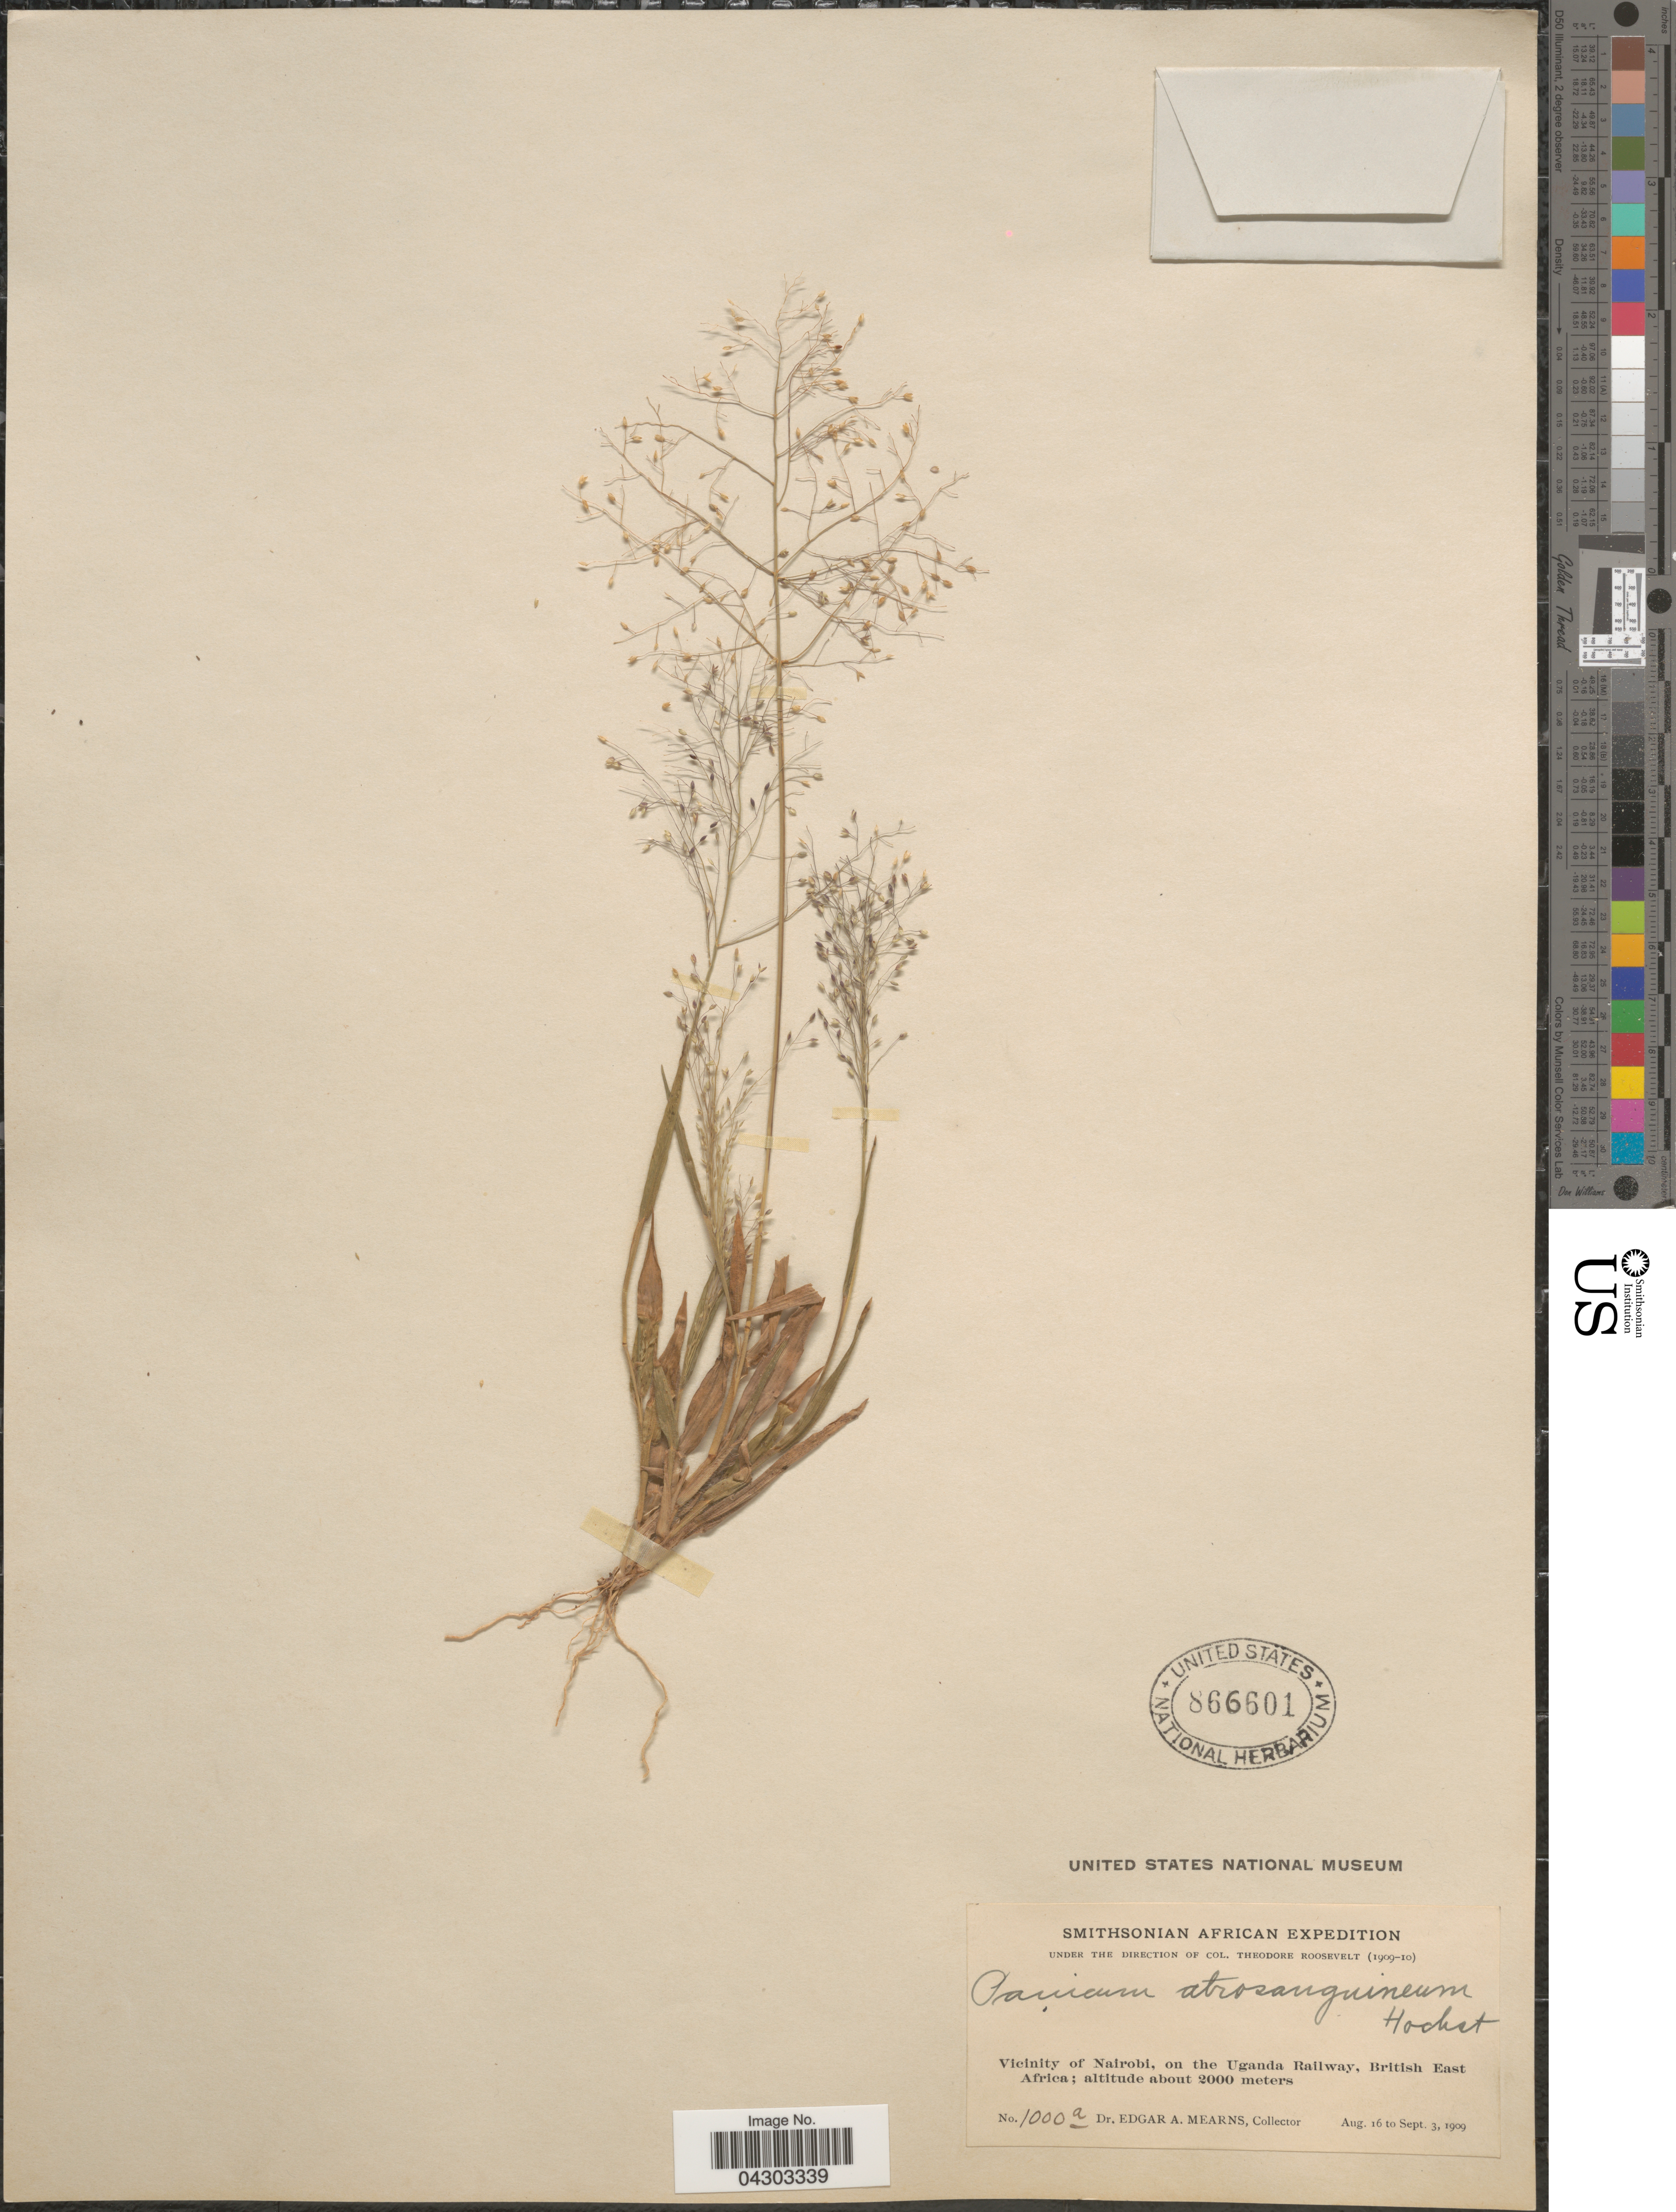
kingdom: Plantae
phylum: Tracheophyta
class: Liliopsida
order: Poales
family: Poaceae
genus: Panicum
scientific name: Panicum austroasiaticum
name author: Ohwi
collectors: E. A. Mearns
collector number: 1000a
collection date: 1909-08-16/1909-09-03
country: Kenya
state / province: Nairobi Area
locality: Smithsonian African Expedition. Vicinity of Nairobi, on the Uganda Railway, British East Africa.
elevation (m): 2000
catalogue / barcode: US 866601